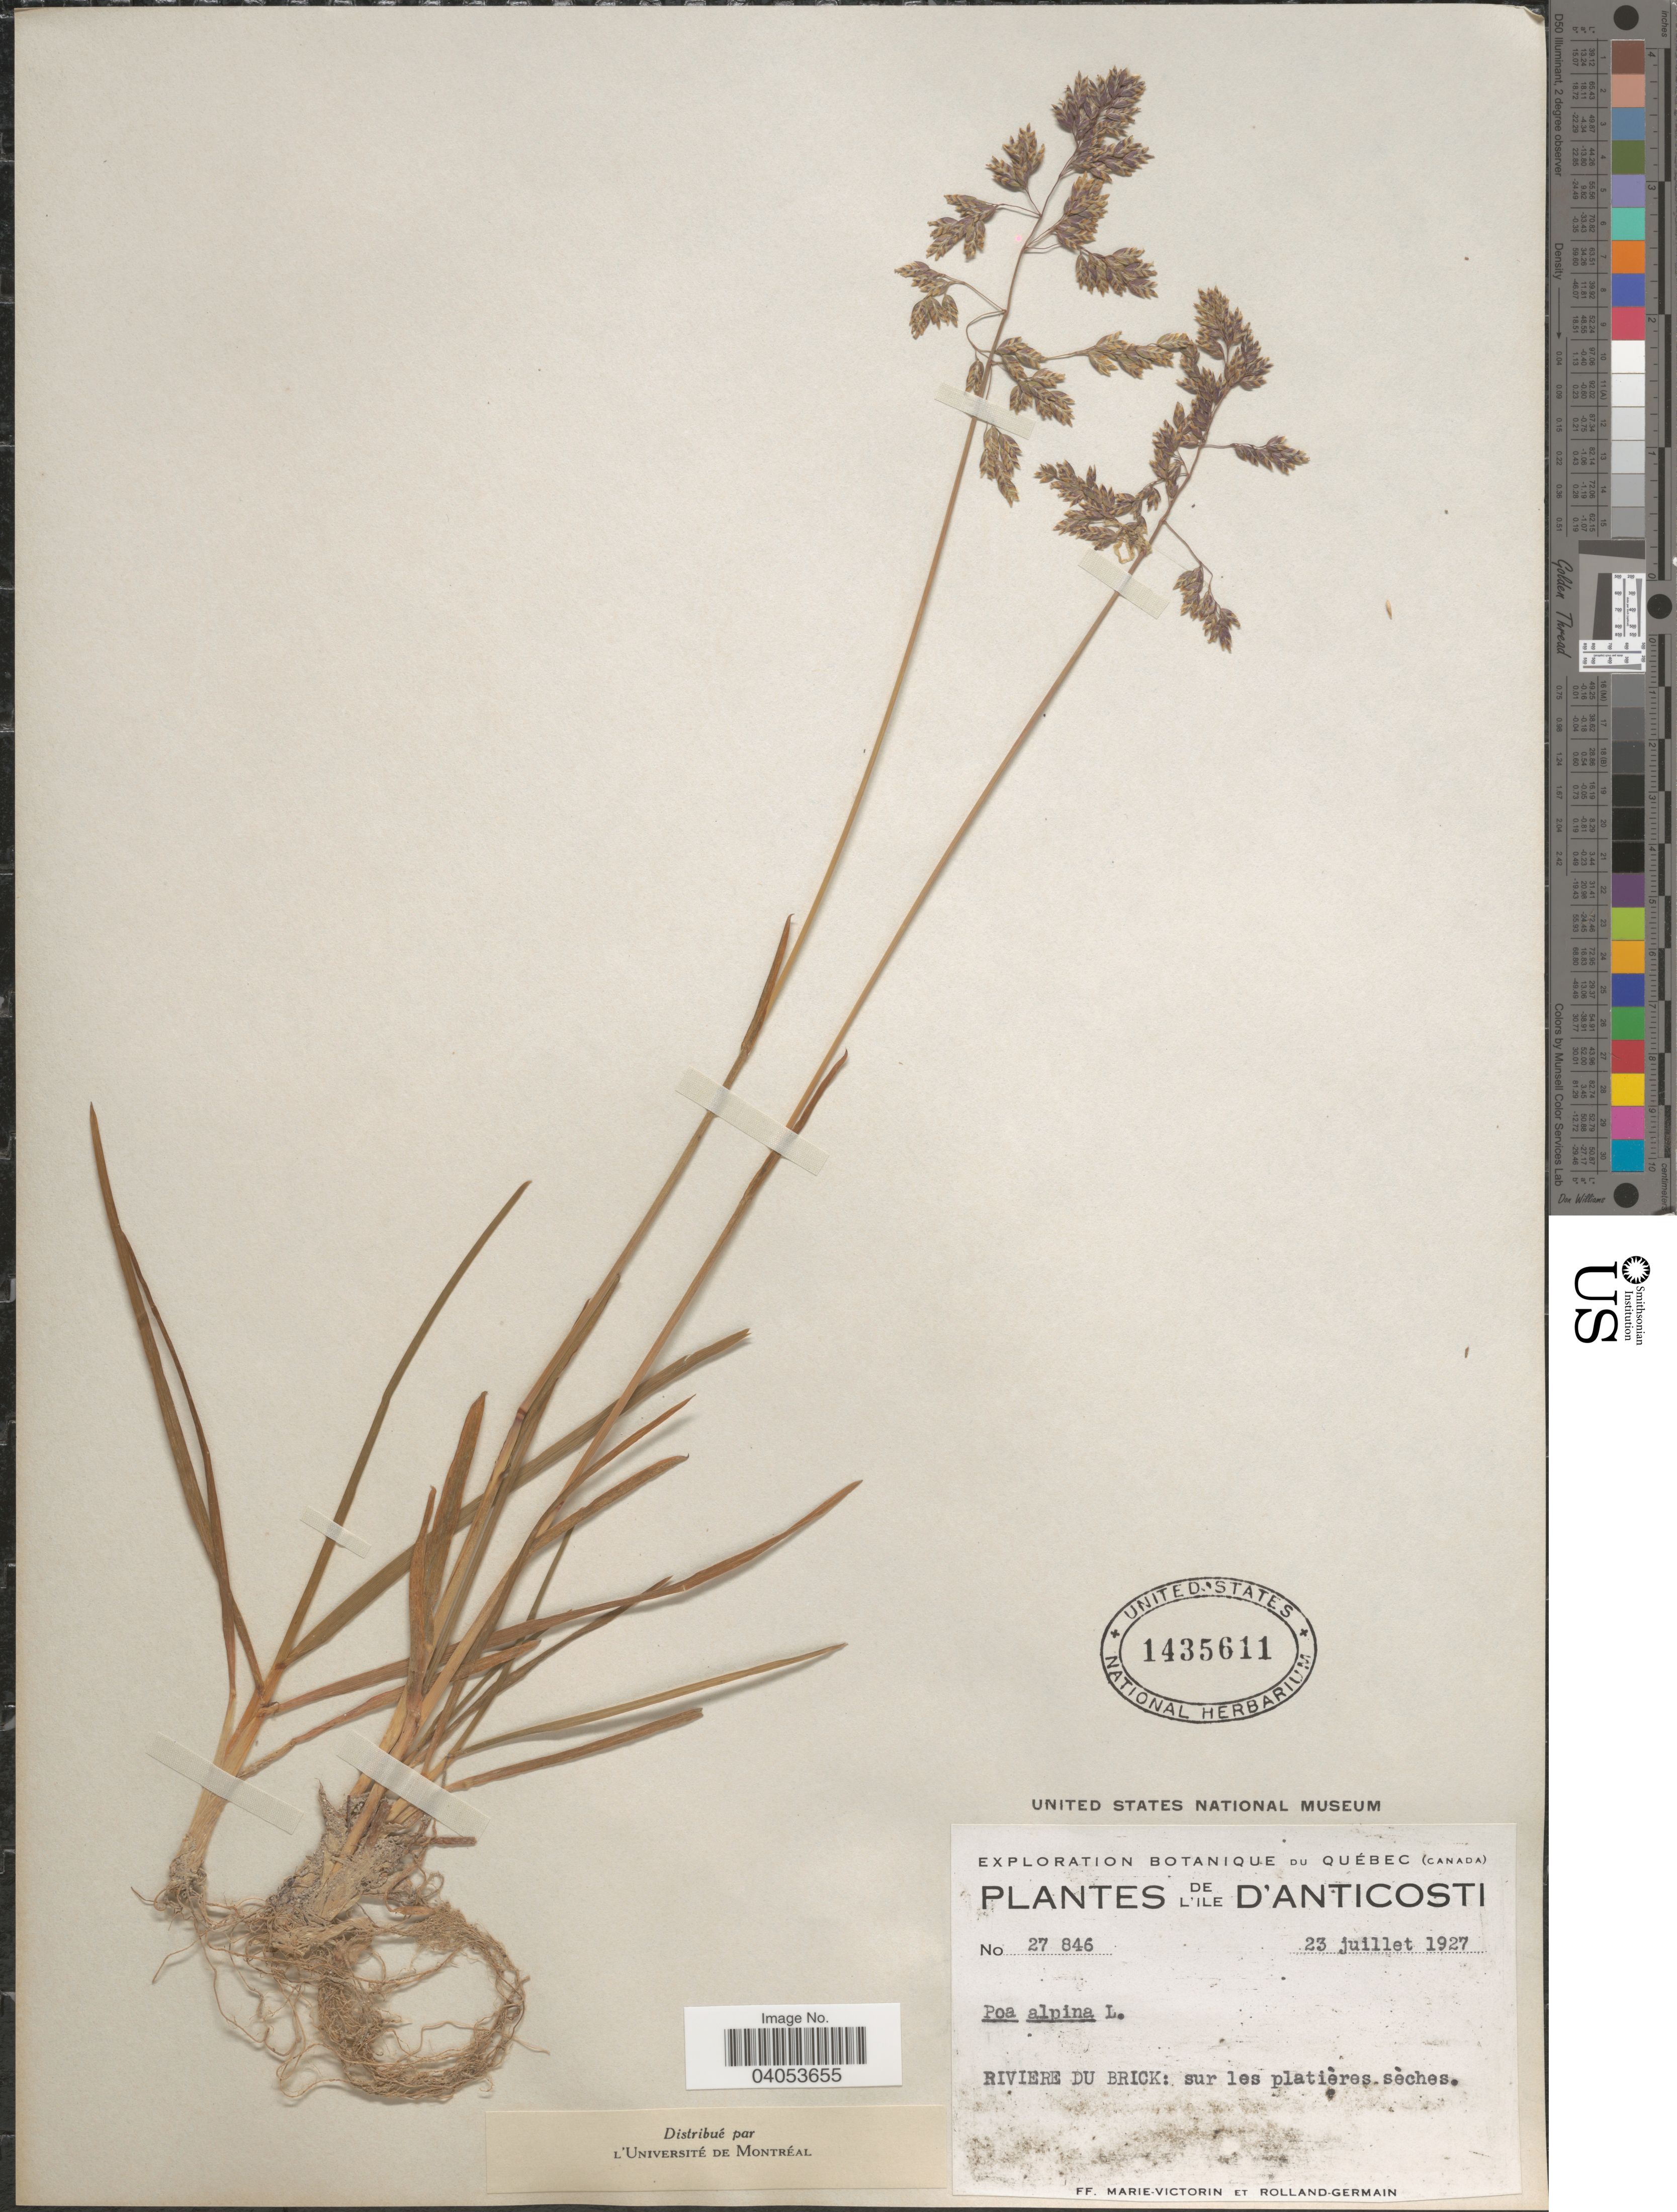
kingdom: Plantae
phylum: Tracheophyta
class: Liliopsida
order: Poales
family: Poaceae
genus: Poa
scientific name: Poa alpina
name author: L.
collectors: F. Marie-Victorin & Rolland-Germain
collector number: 27846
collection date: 1927-07-23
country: Canada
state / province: Quebec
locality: L'ile d'Anticosti. Riviere du Brick.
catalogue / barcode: US 1435611